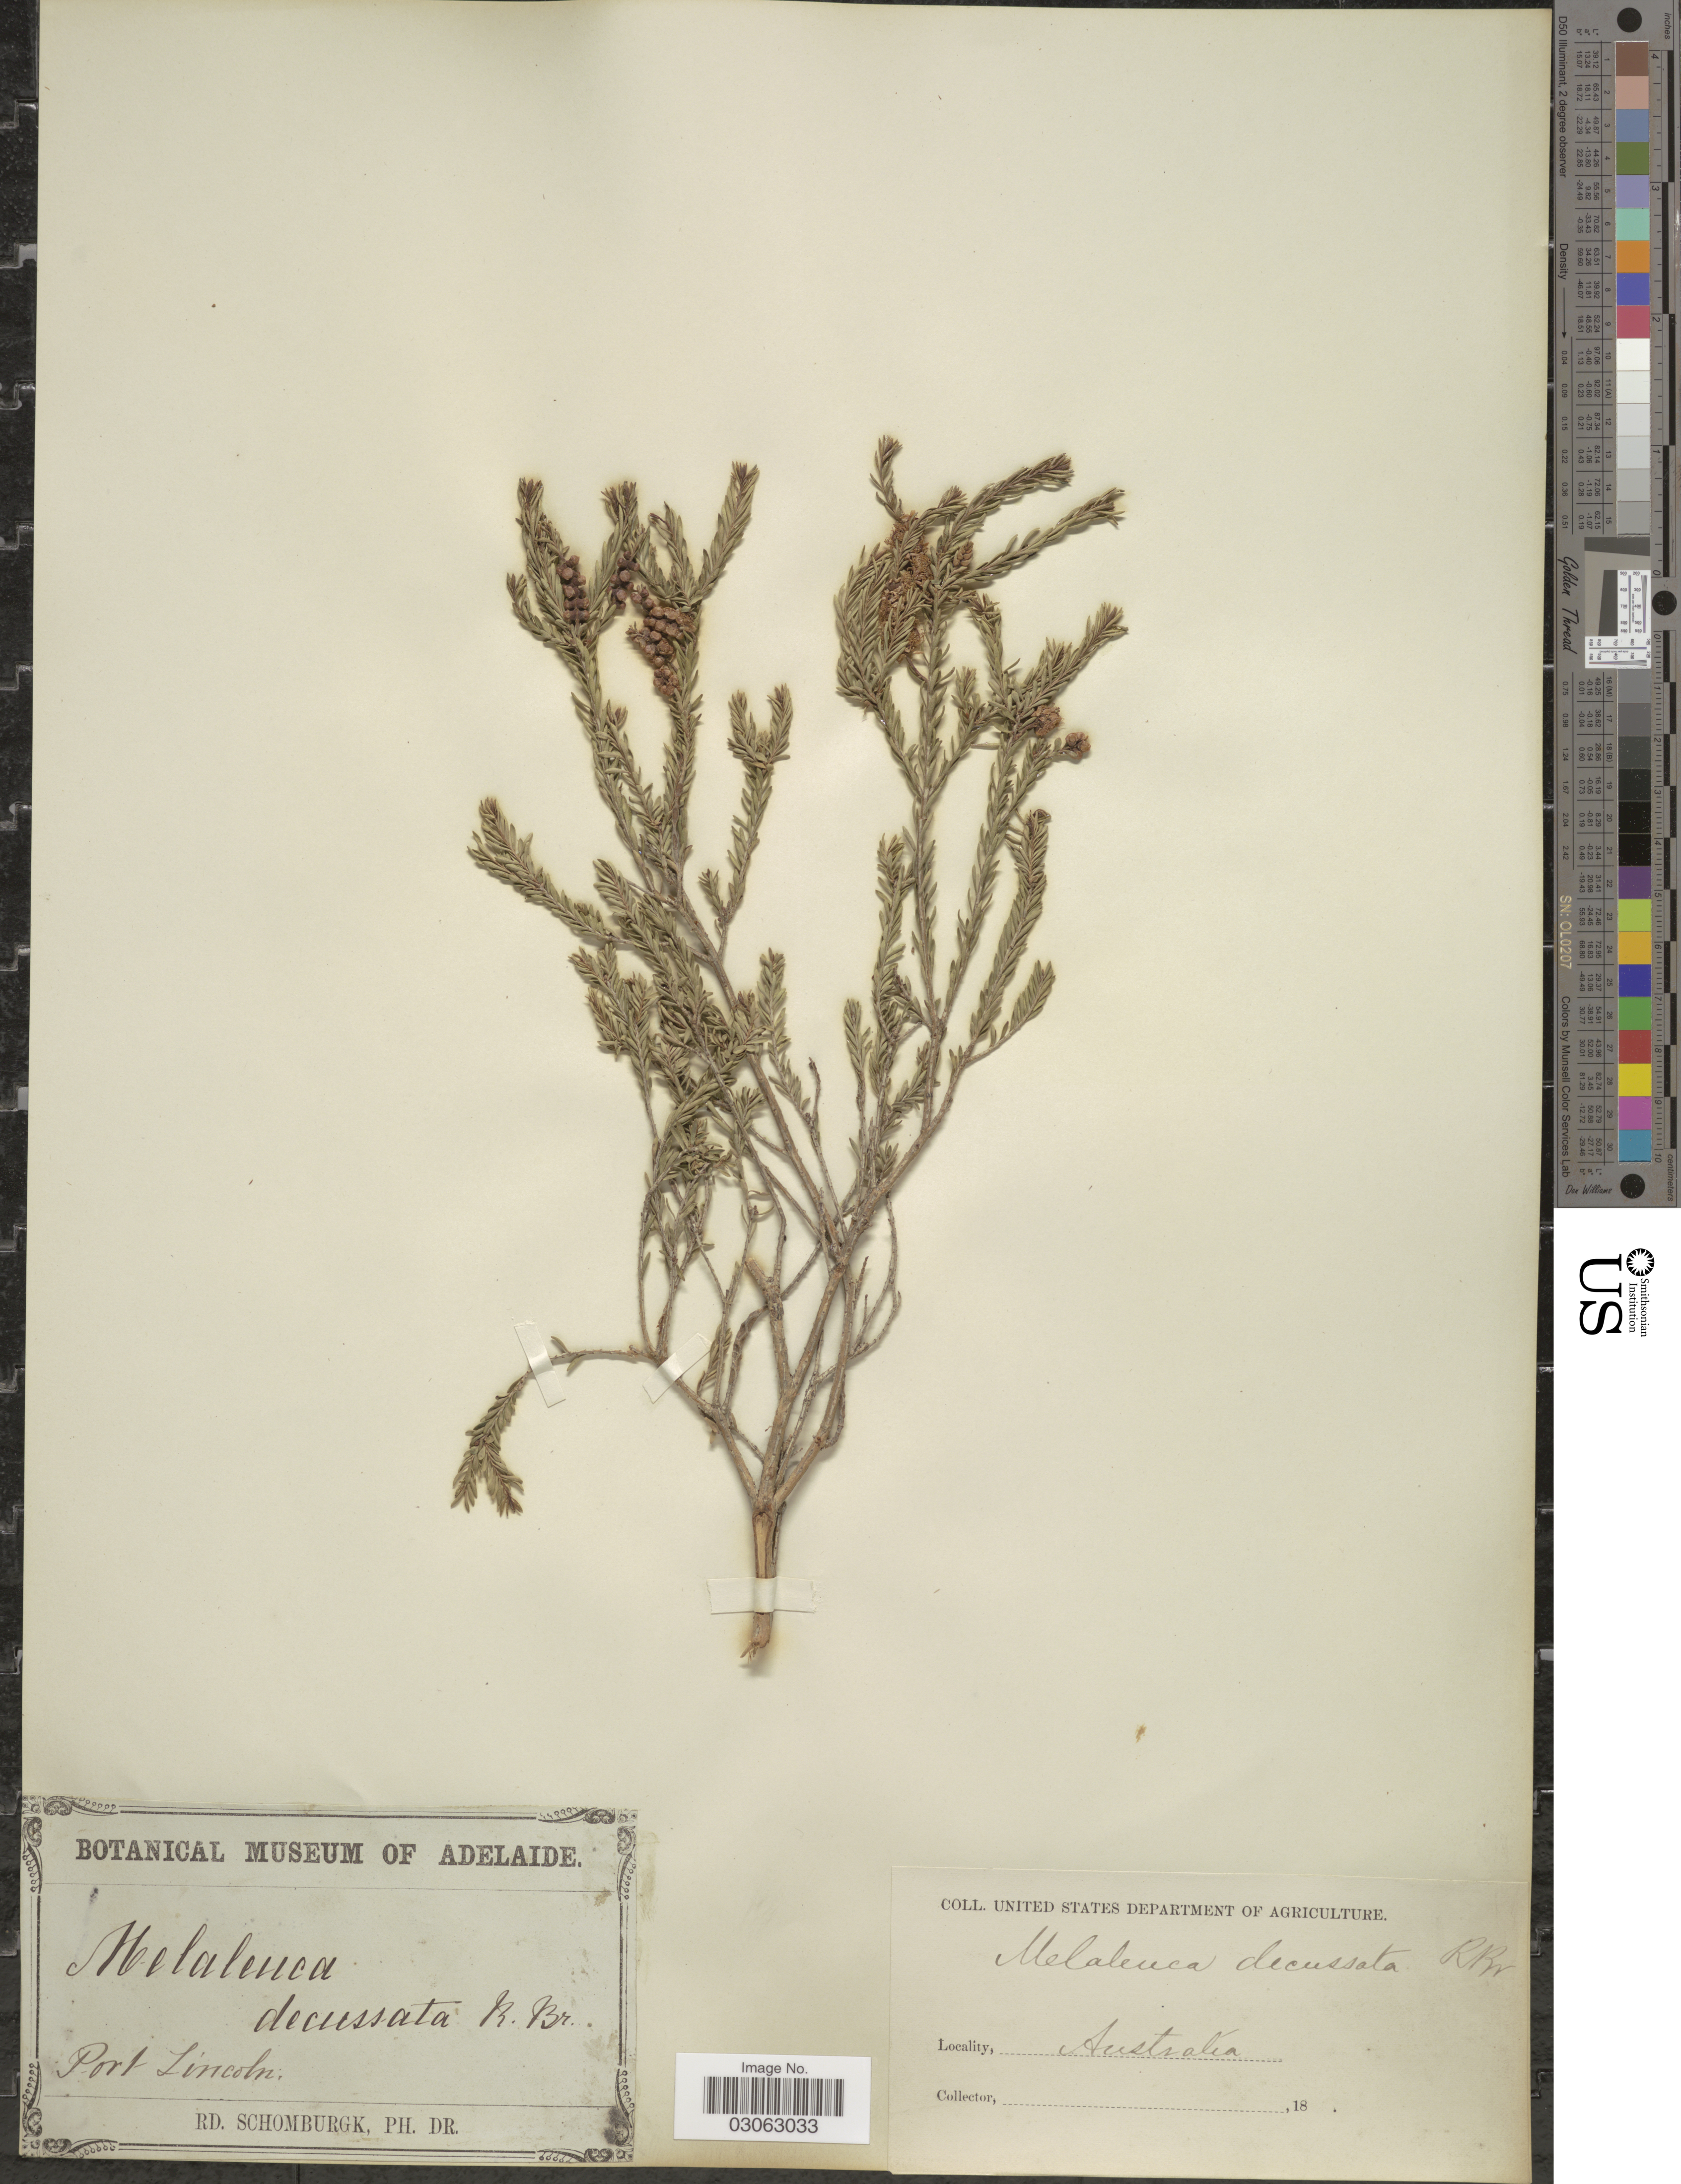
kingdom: Plantae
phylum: Tracheophyta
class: Magnoliopsida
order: Myrtales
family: Myrtaceae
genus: Melaleuca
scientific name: Melaleuca decussata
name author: R. Br.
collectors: M. R. Schomburgk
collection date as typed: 18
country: Australia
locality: Port Lincoln.